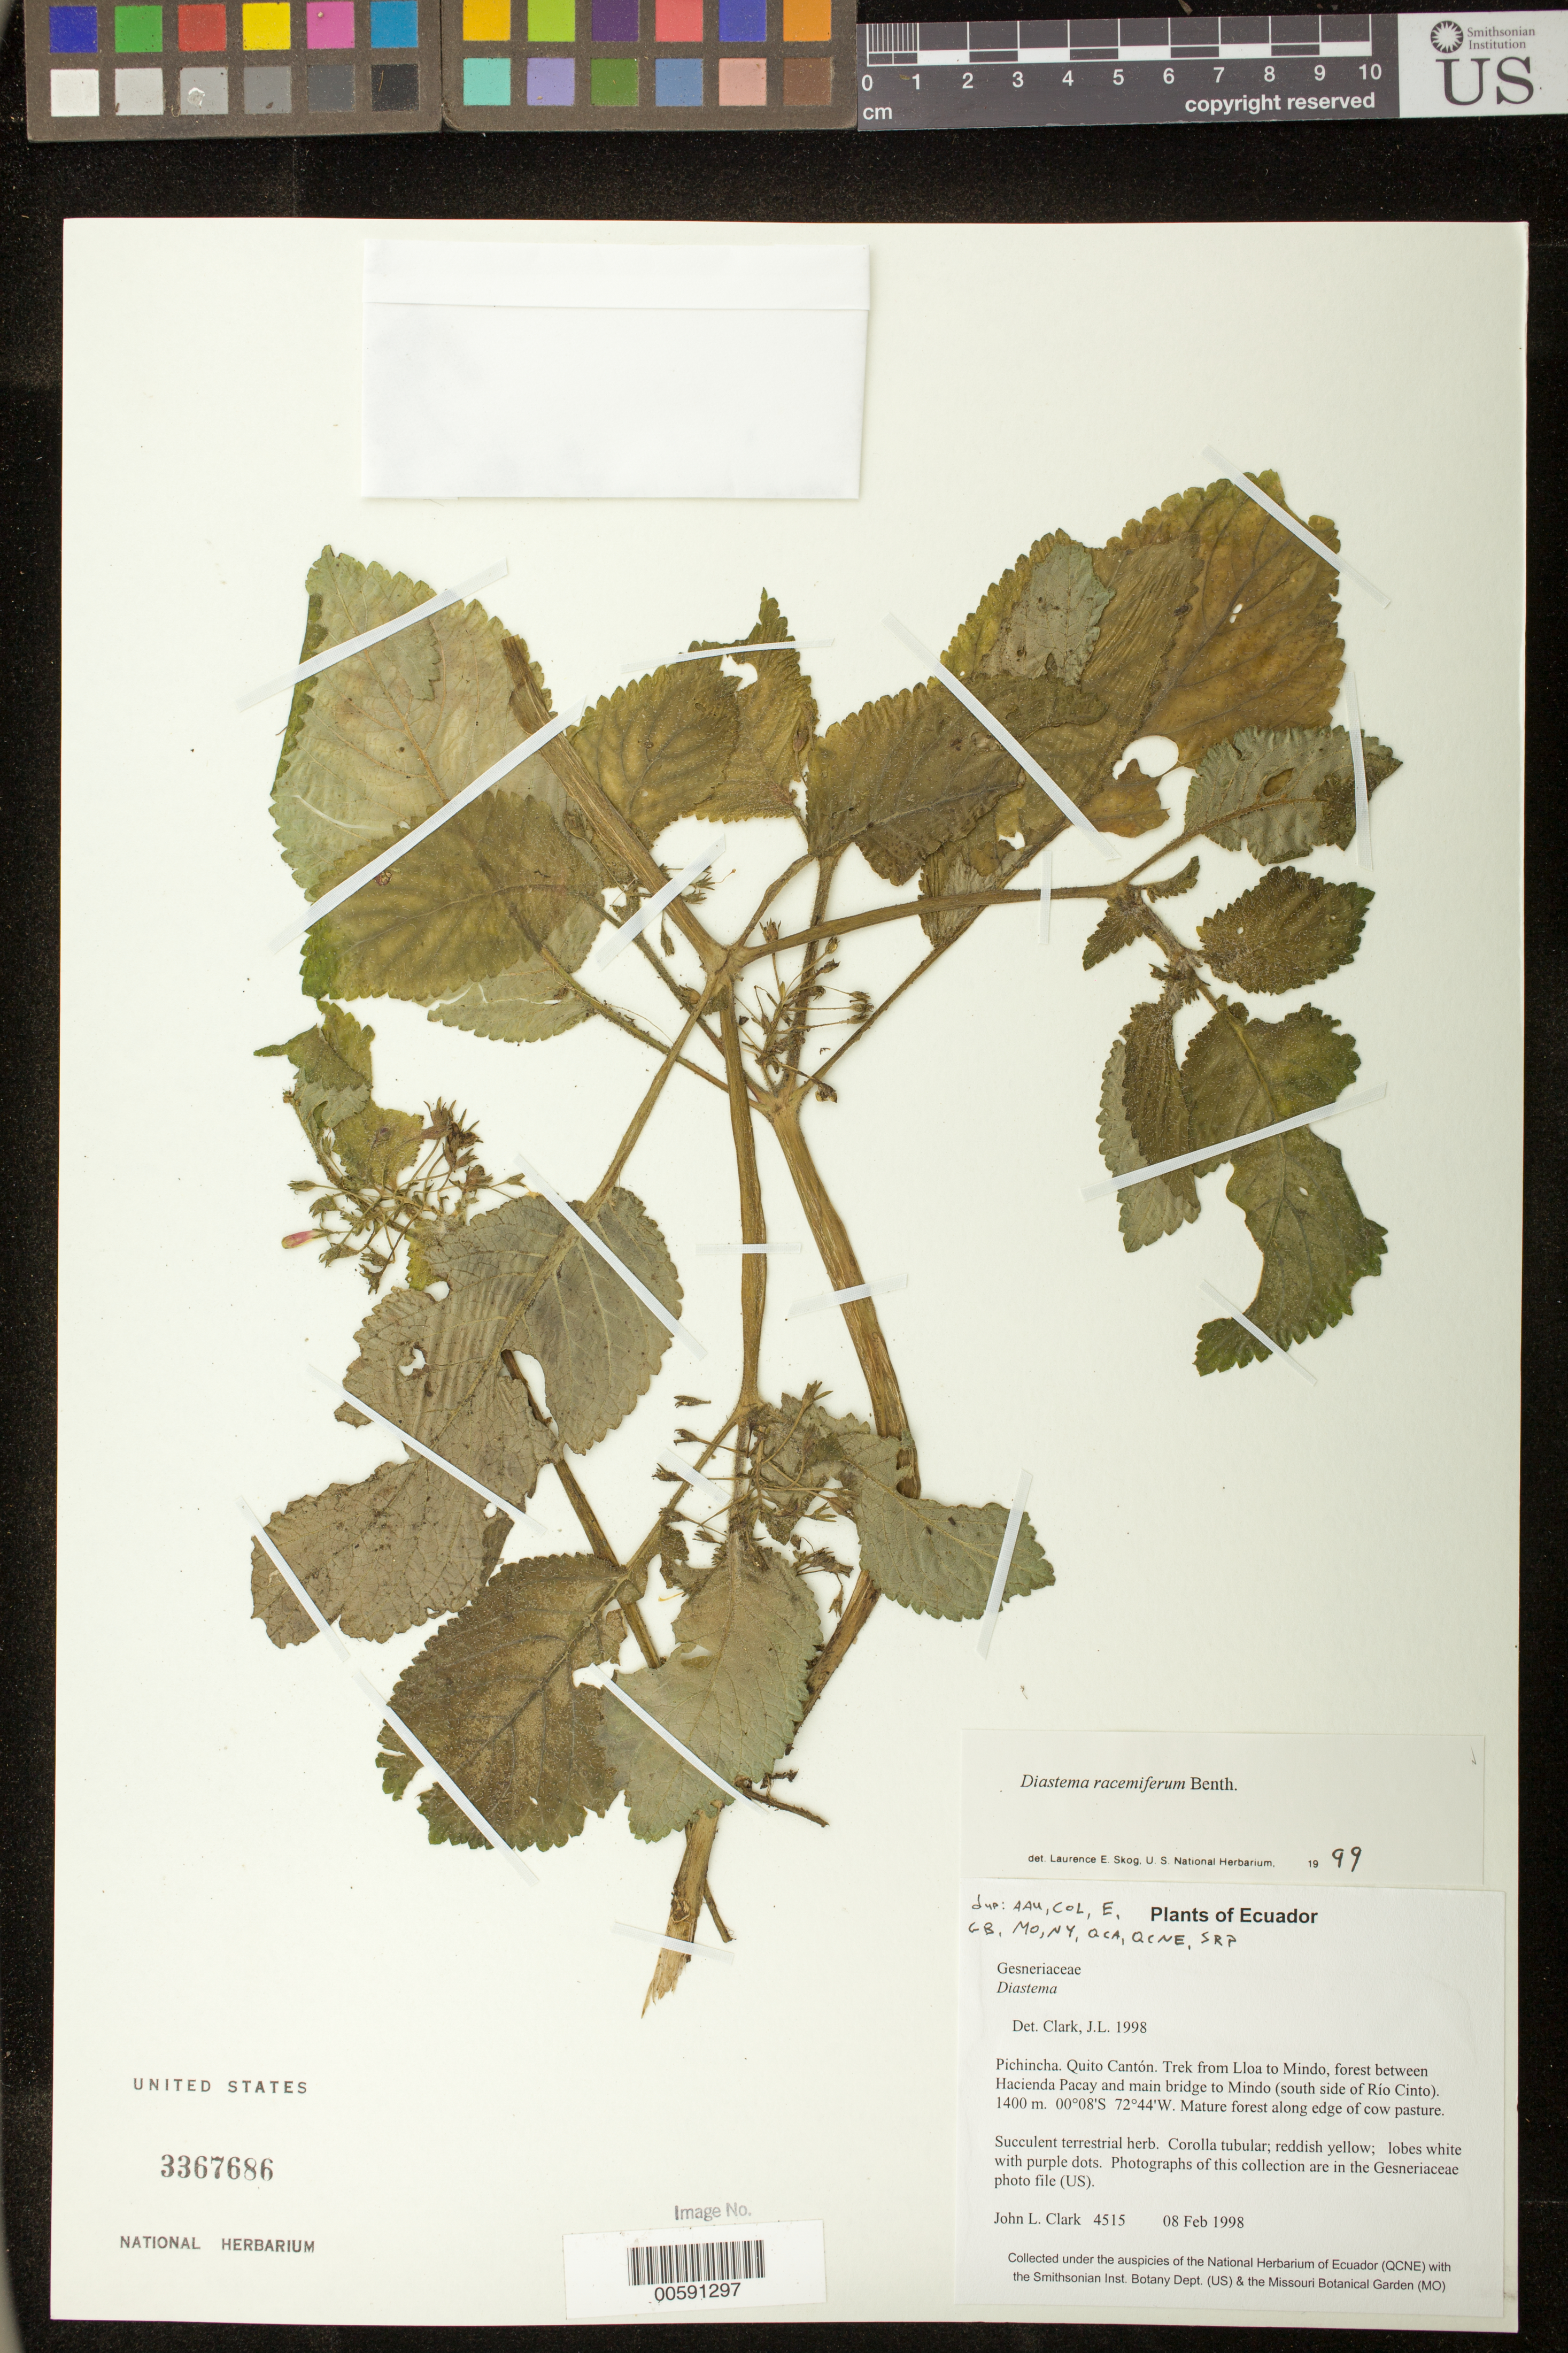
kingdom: Plantae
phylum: Tracheophyta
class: Magnoliopsida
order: Lamiales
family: Gesneriaceae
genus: Diastema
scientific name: Diastema racemiferum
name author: Benth.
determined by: Clark, J. L., (SEL), The Marie Selby Botanical Garden (UNITED STATES)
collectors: J. L. Clark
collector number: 4515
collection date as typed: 08 Feb 1998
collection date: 1998-02-08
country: Ecuador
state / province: Pichincha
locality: Quito Cantón. Trek from Lloa to Mindo, forest between Hacienda Pacay and main bridge to Mindo (south side of Río Cinto).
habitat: Mature forest along edge of cow pasture.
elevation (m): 1400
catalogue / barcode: US 3367686